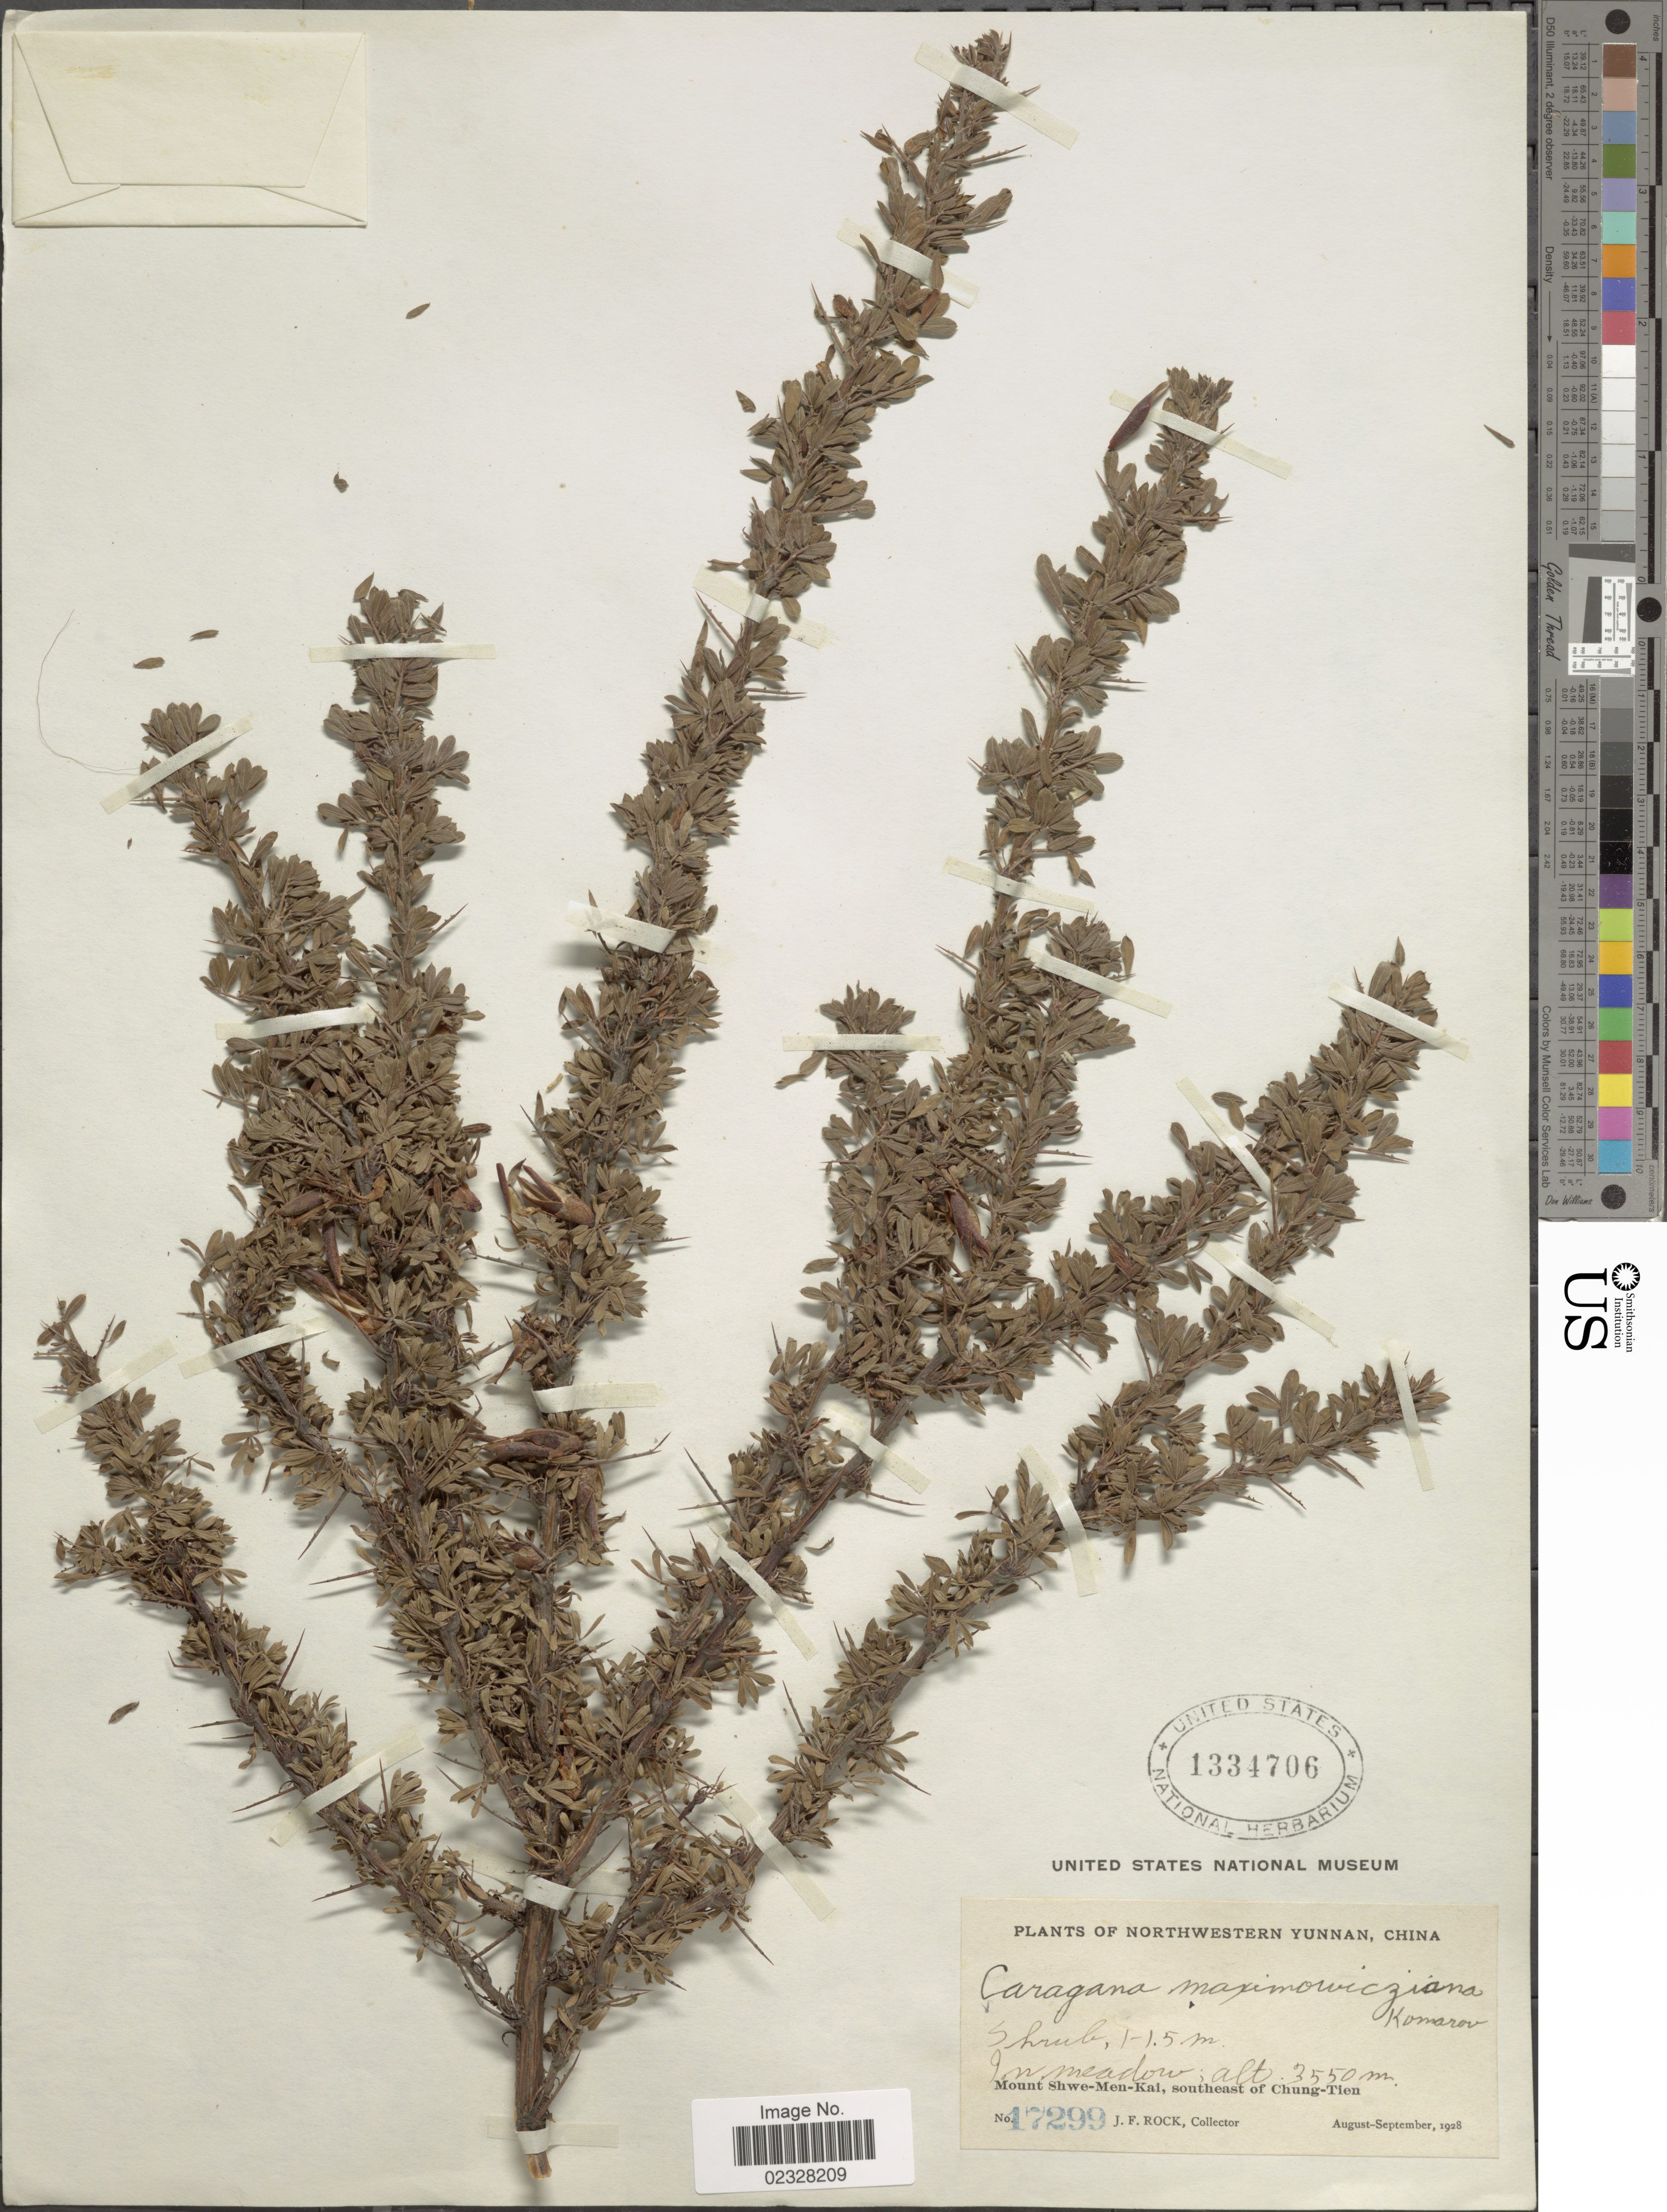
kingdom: Plantae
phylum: Tracheophyta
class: Magnoliopsida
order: Fabales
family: Fabaceae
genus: Caragana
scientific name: Caragana maximowicziana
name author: Kom.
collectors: J. Rock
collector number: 17299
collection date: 1928-08/1928-09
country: China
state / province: Yunnan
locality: Northwestern Yunnan. In meadow. Mount Shwe-Men-Kai, southeast of Chung-Tien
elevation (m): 3550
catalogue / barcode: US 1334706